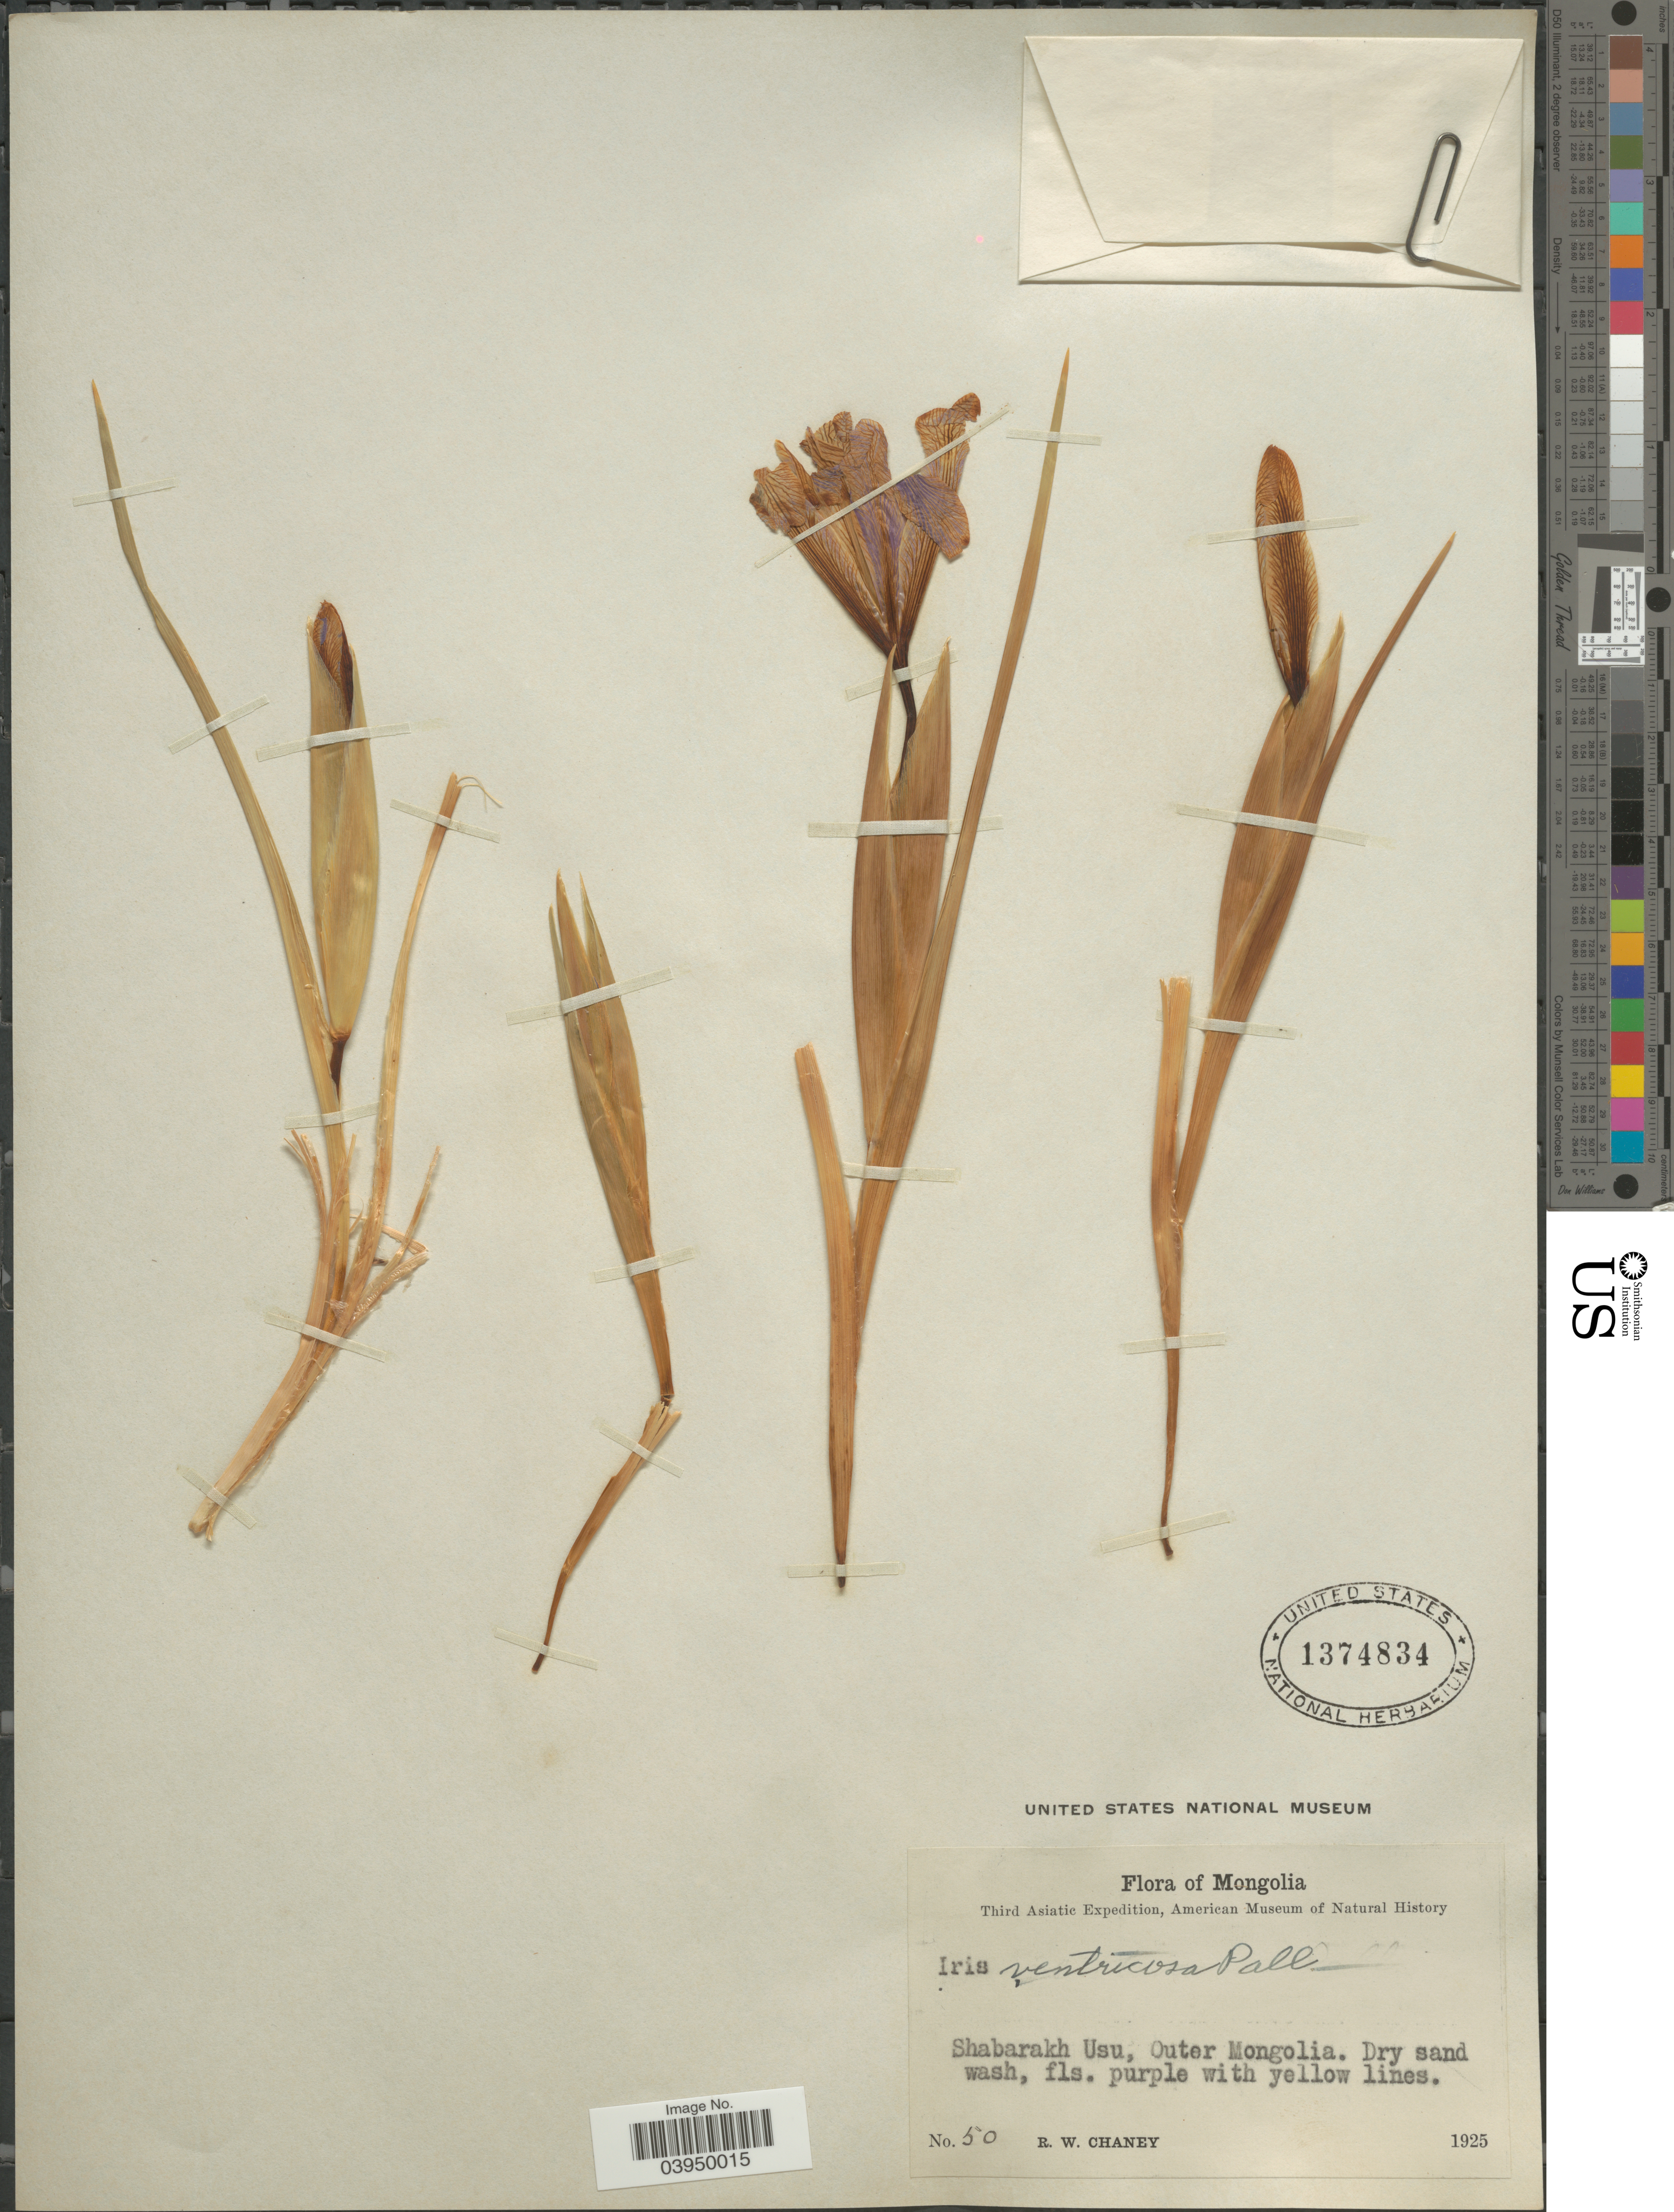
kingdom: Plantae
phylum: Tracheophyta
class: Liliopsida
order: Asparagales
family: Iridaceae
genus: Iris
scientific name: Iris ventricosa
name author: Pall.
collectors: R. Chaney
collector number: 50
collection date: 1925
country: Mongolia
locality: Shabarakh Usu, Outer Mongolia.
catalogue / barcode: US 1374834